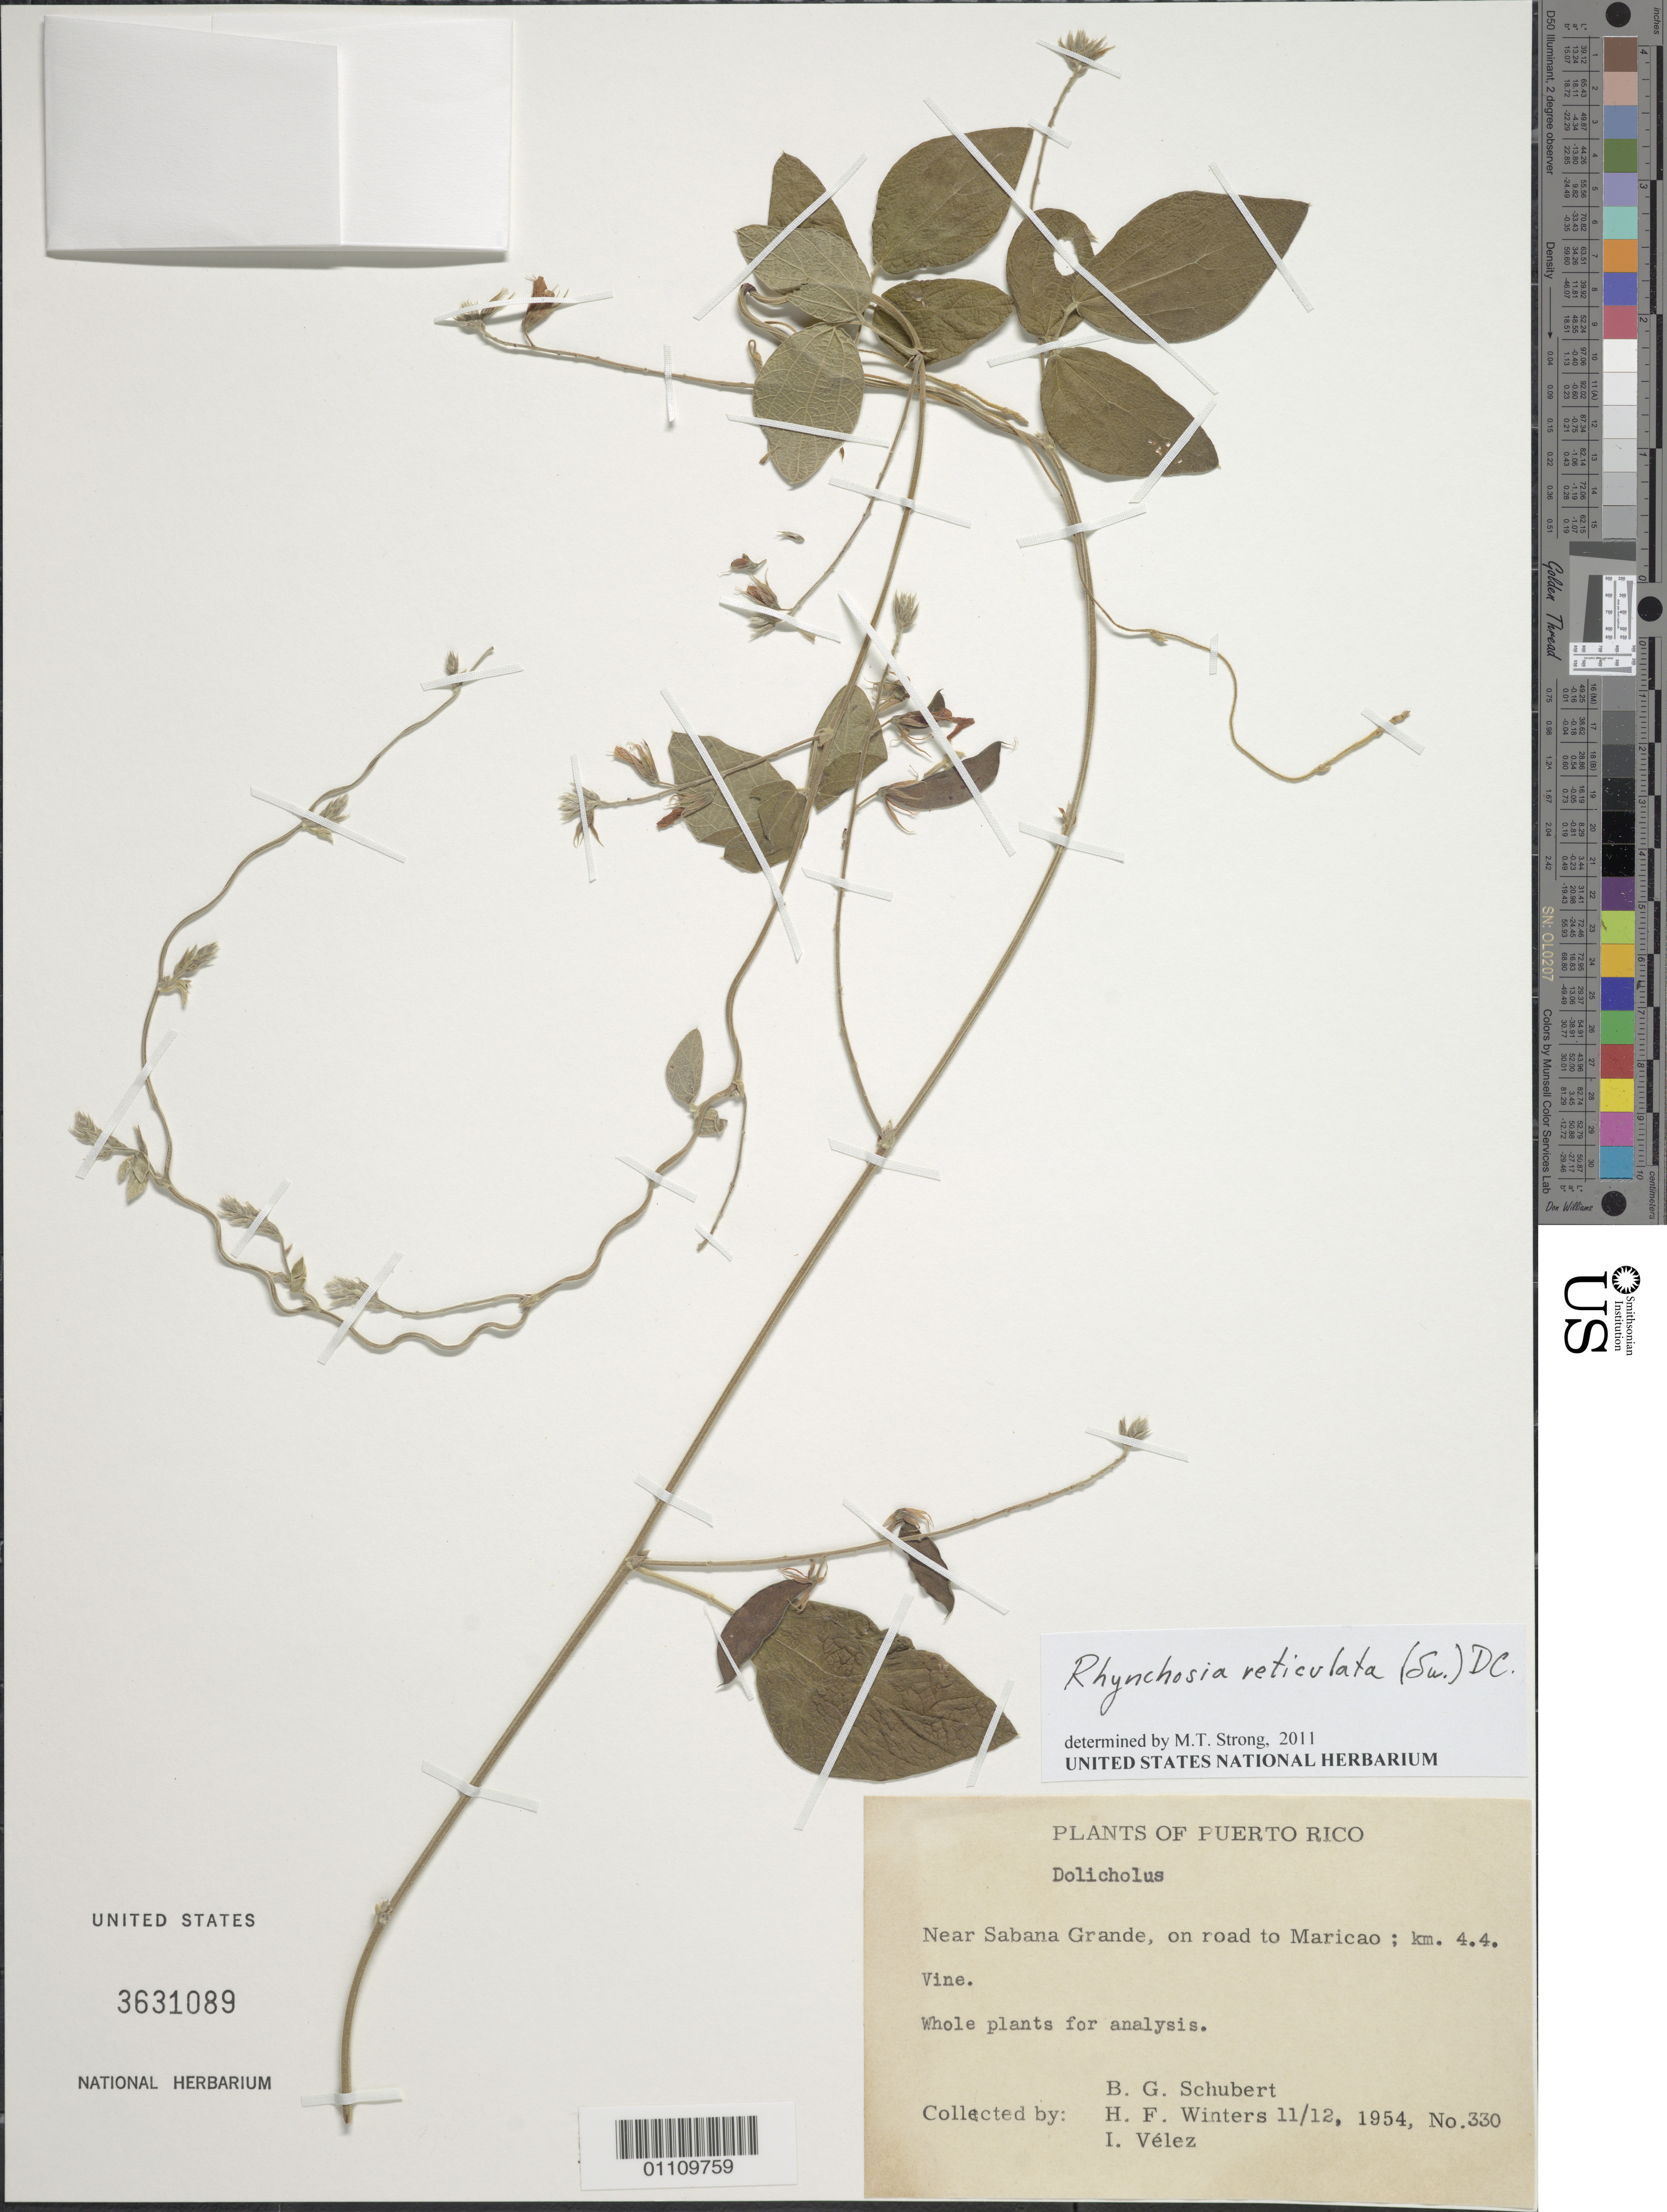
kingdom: Plantae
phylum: Tracheophyta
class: Magnoliopsida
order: Fabales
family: Fabaceae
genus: Rhynchosia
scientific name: Rhynchosia reticulata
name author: (Sw.) DC.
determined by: Strong, M. T., (US), Smithsonian Institution - National Museum of Natural History (UNITED STATES)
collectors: B. Schubert, H. Winters & I. Velez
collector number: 330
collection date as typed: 12 Nov 1954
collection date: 1954-11-12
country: Puerto Rico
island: Puerto Rico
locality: Sabana Grande, near; on road to Maricao, km 4.4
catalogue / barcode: US 3631089